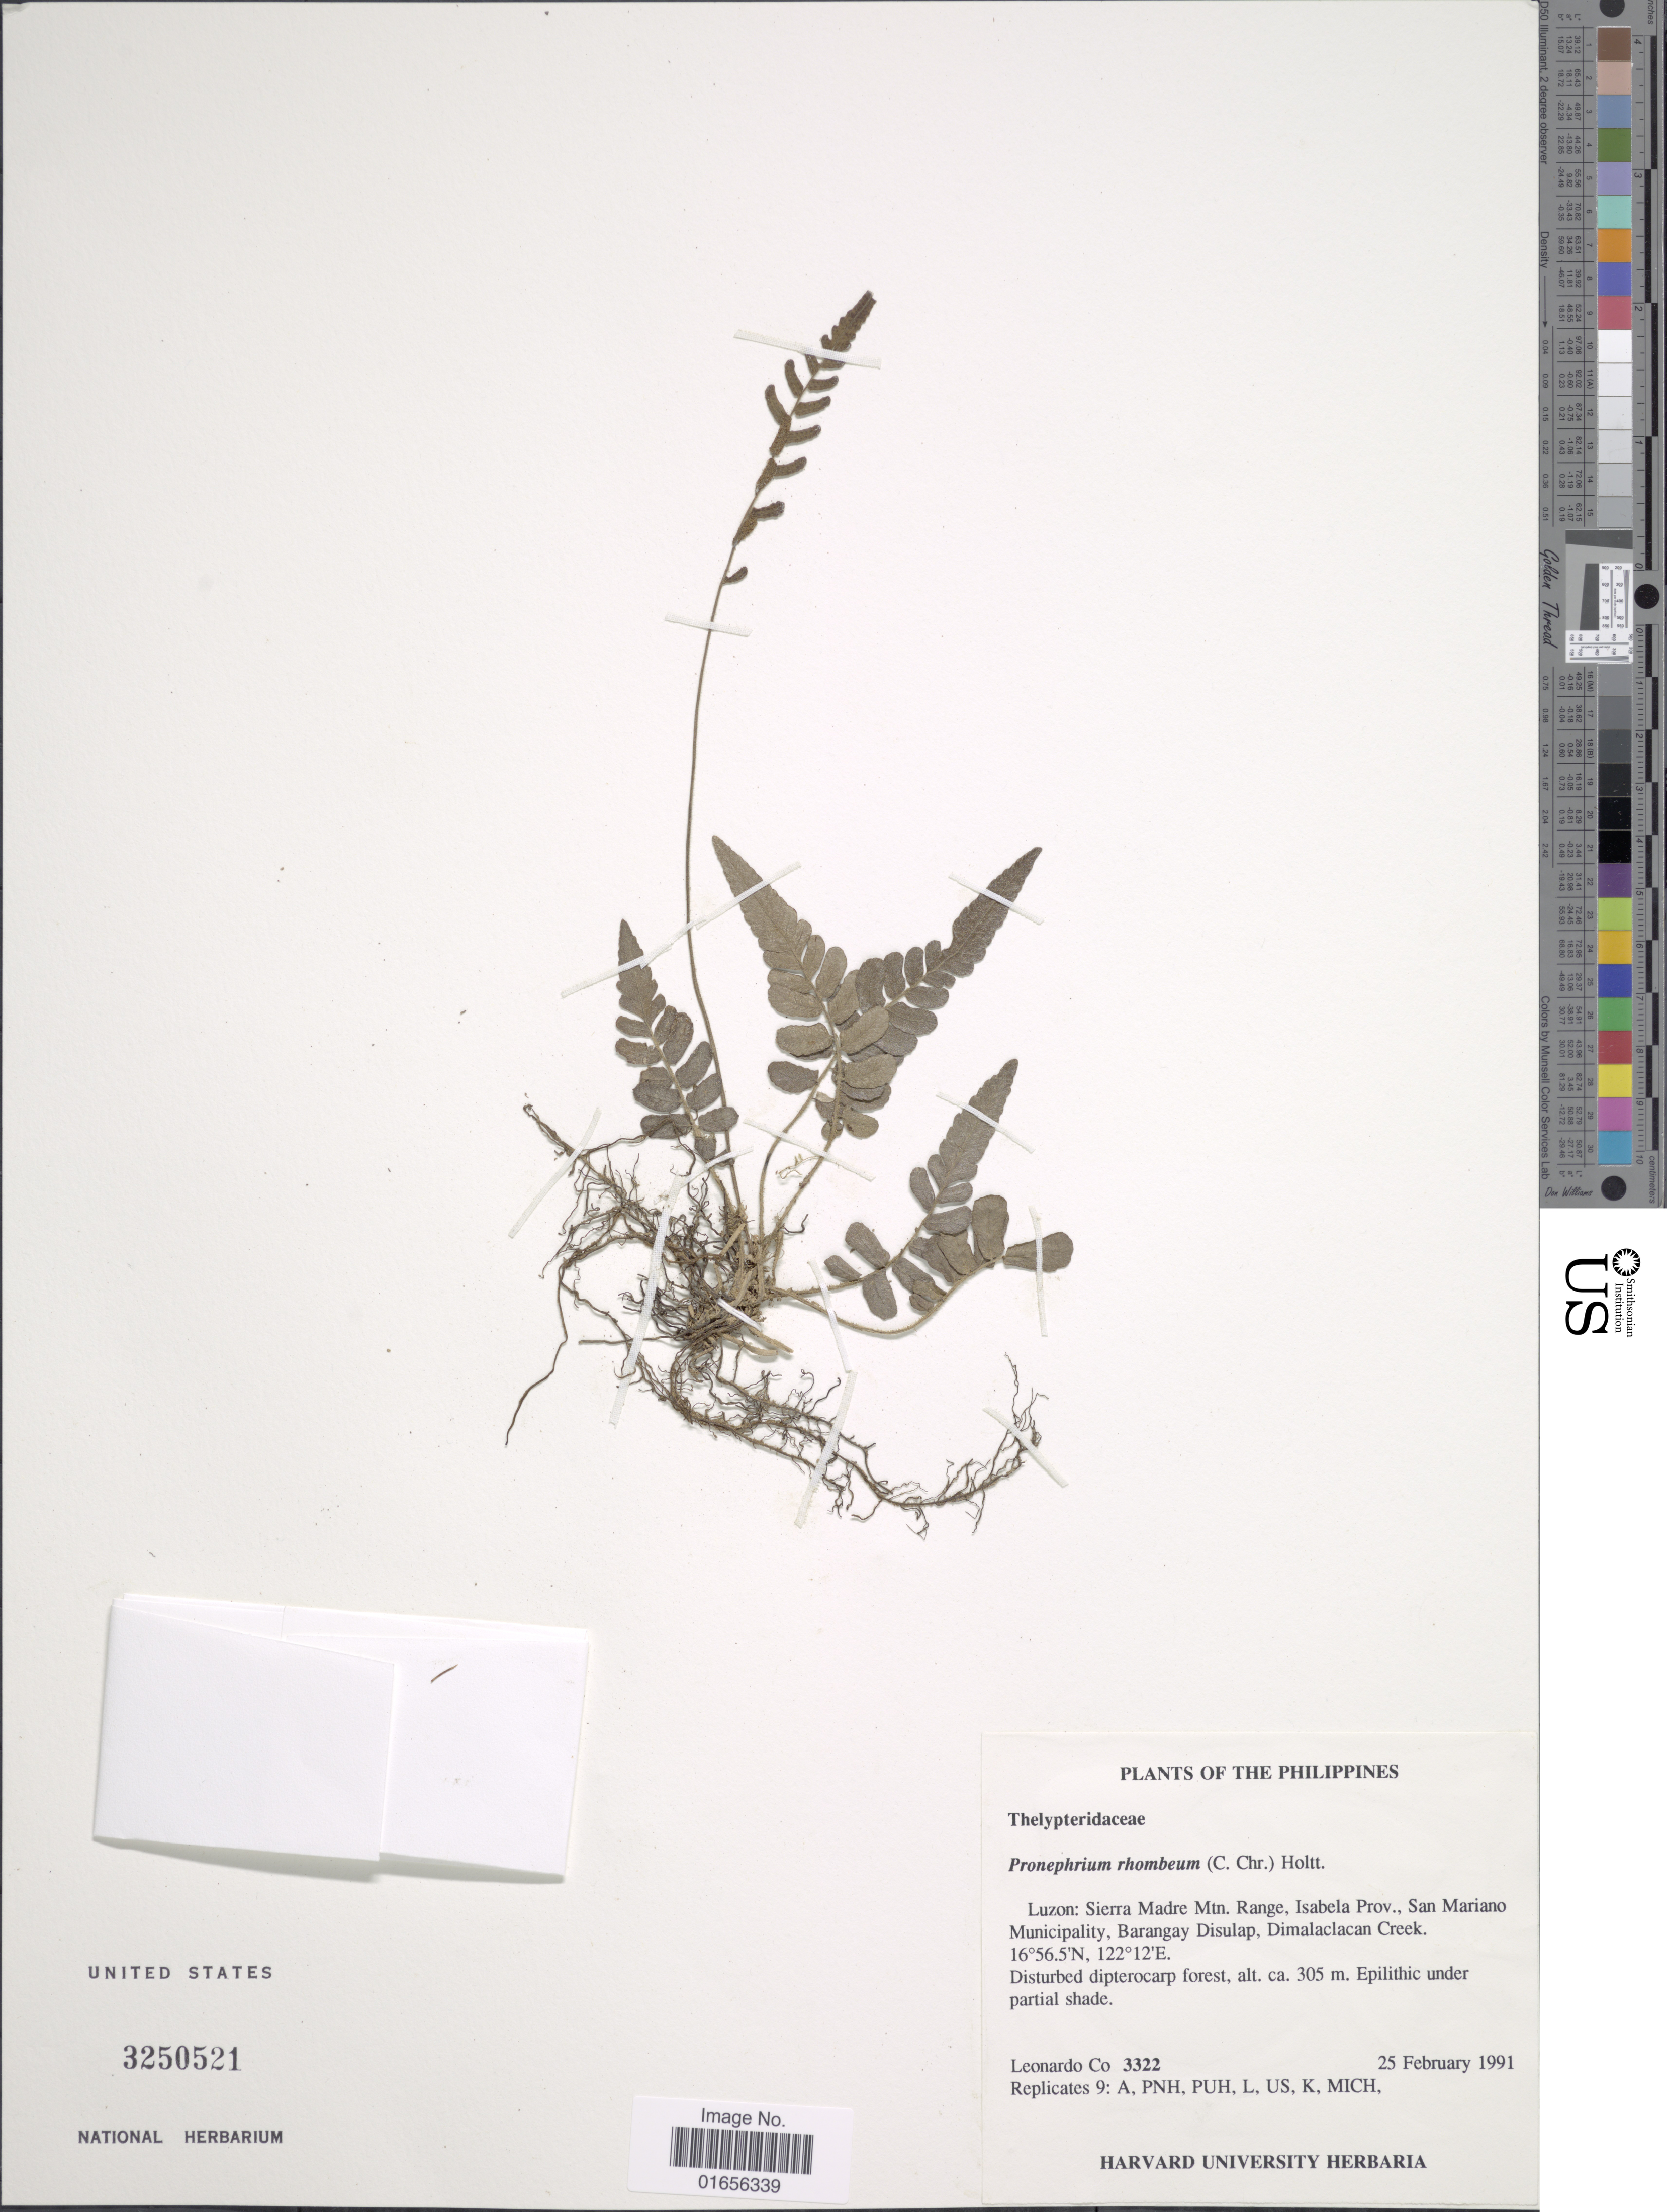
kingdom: Plantae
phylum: Tracheophyta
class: Polypodiopsida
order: Polypodiales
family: Thelypteridaceae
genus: Pronephrium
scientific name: Pronephrium rhombeum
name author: (Christ) Holttum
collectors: L. Co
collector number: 3322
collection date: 1991-02-25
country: Philippines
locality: The Philippines, Luzon: Sierra Madre Mtn. Range, Isabela Prov.'San Mariano Municipality, Barangay Disulap, Dimalaclacan Creek.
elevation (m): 305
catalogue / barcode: US 3250521